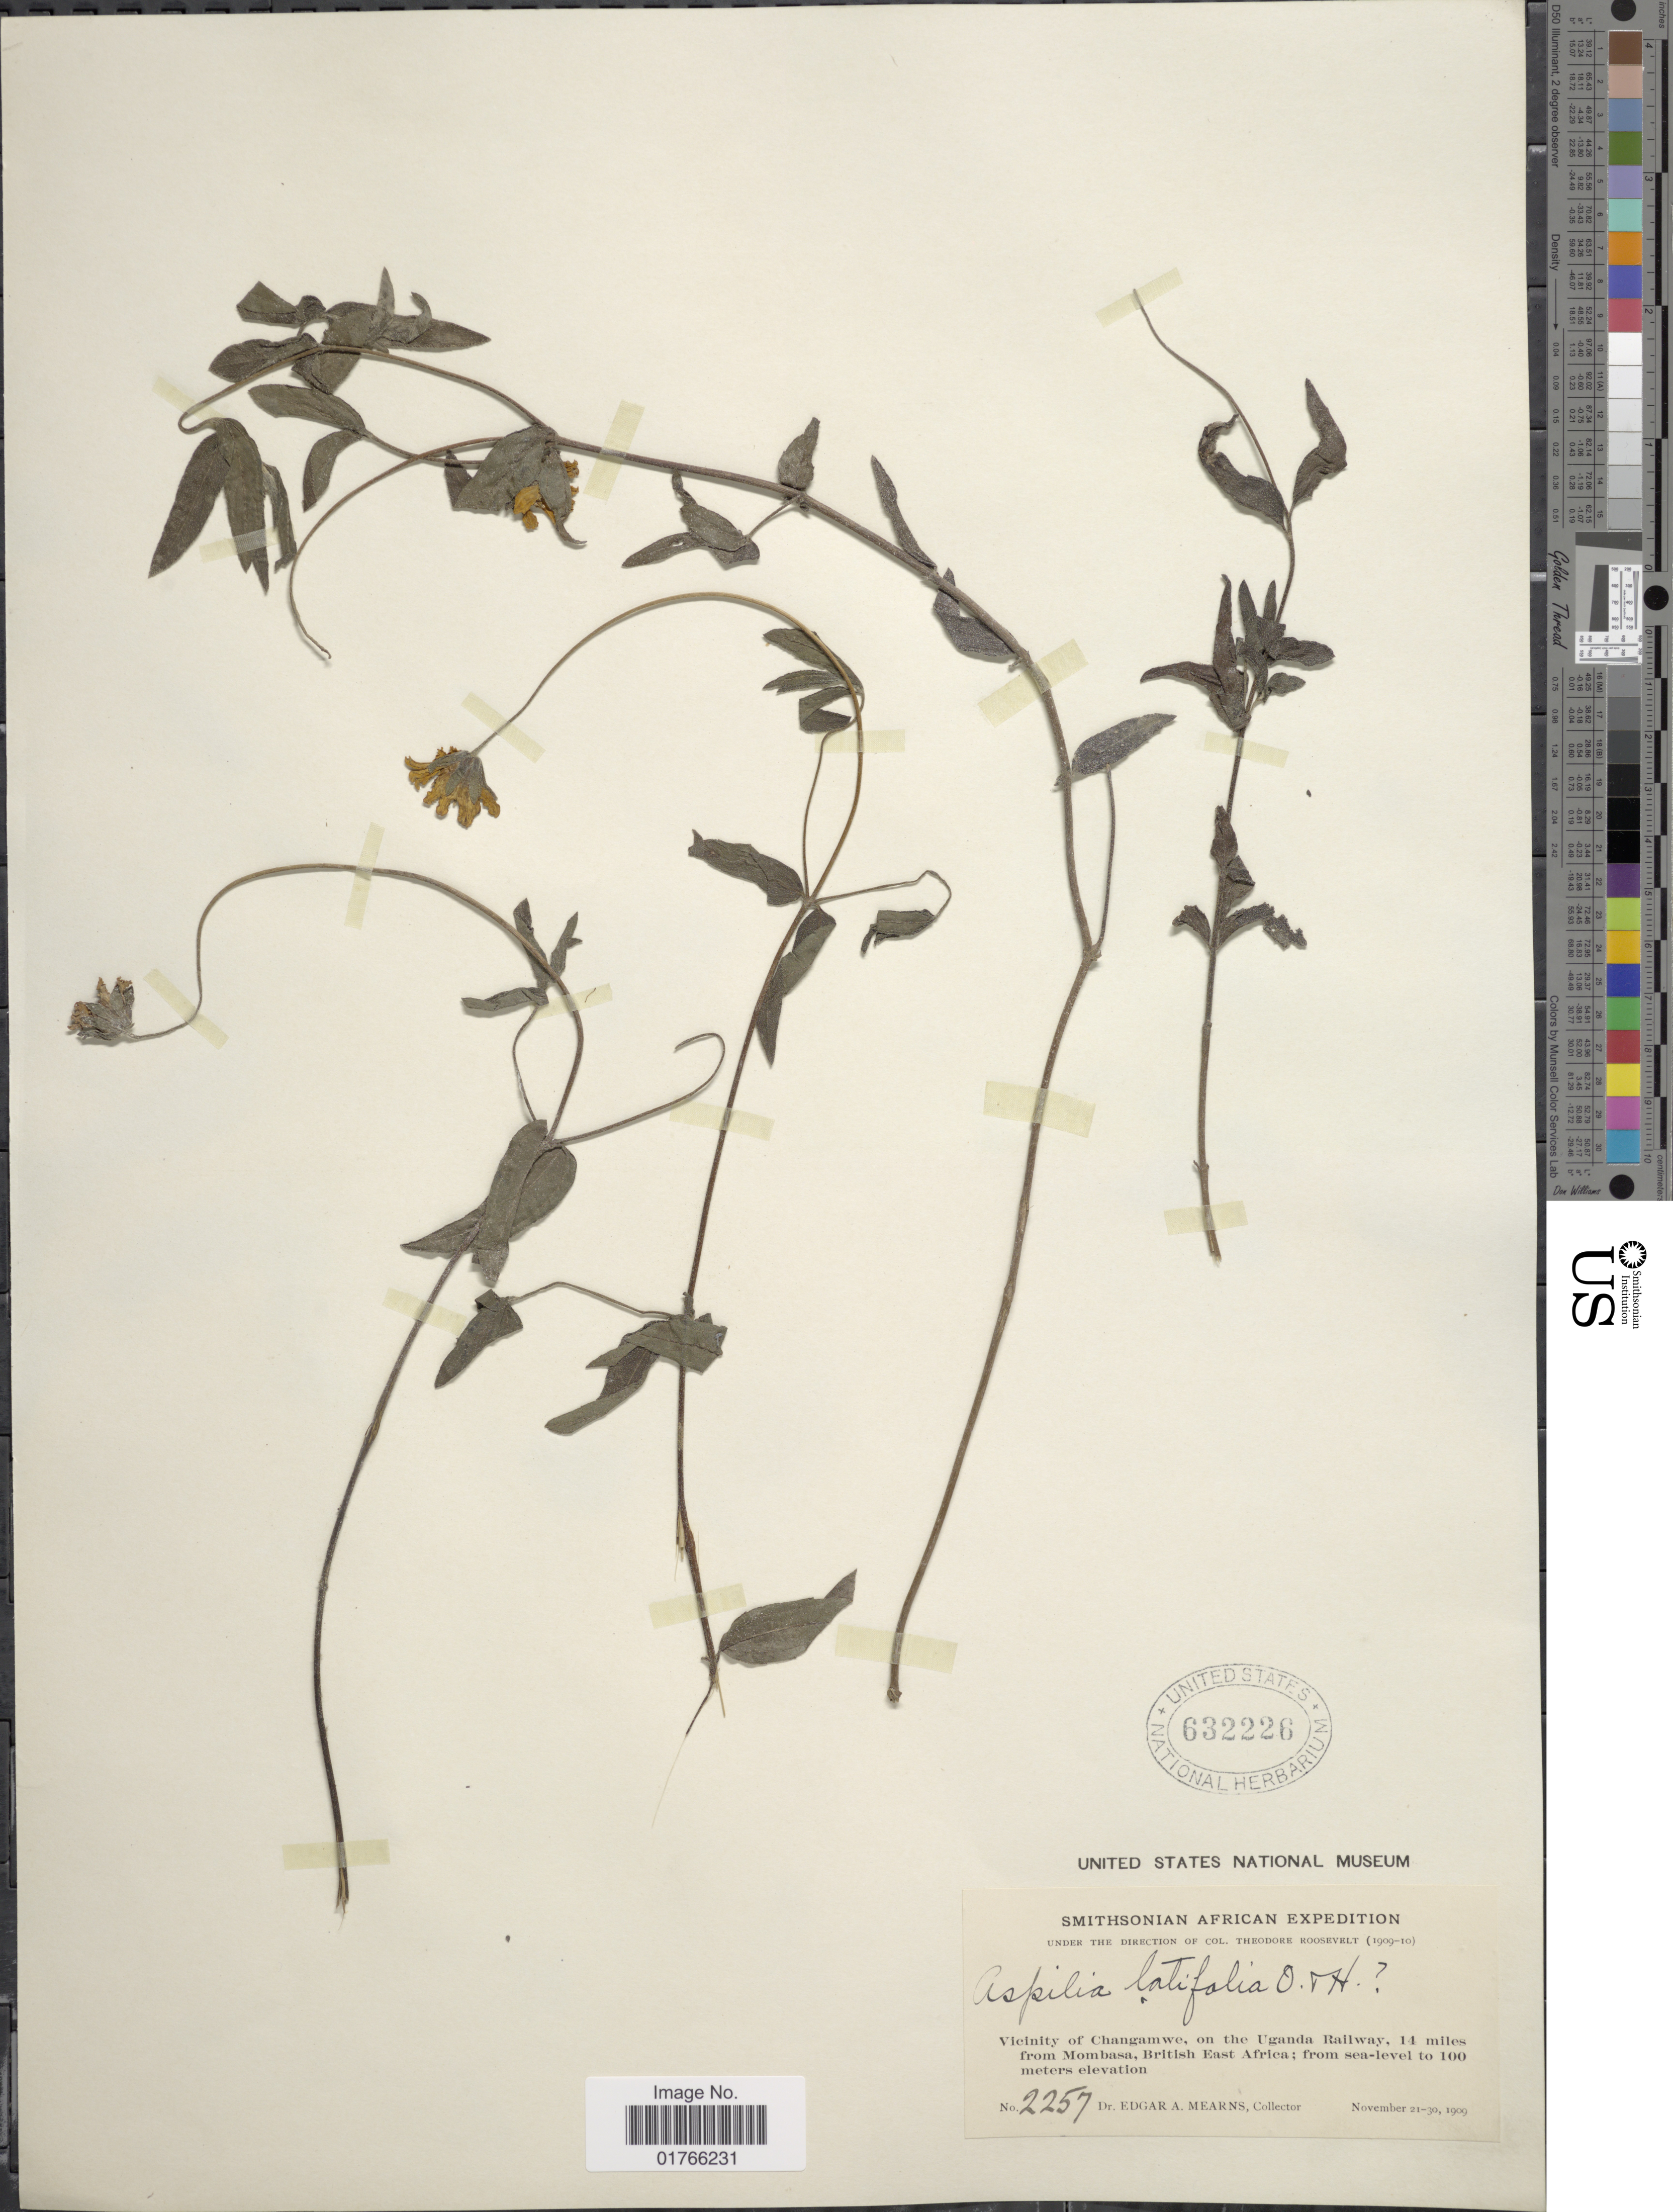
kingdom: Plantae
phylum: Tracheophyta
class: Magnoliopsida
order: Asterales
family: Asteraceae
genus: Aspilia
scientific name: Aspilia latifolia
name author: Oliv. & Hiern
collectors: E. A. Mearns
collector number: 2257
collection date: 1909-11-21/1909-11-30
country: Kenya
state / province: Mombasa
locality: Vicinity of Changamwe, on the Uganda Railway, 14 miles from Mombasa, British East Africa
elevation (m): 100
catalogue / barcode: US 632226